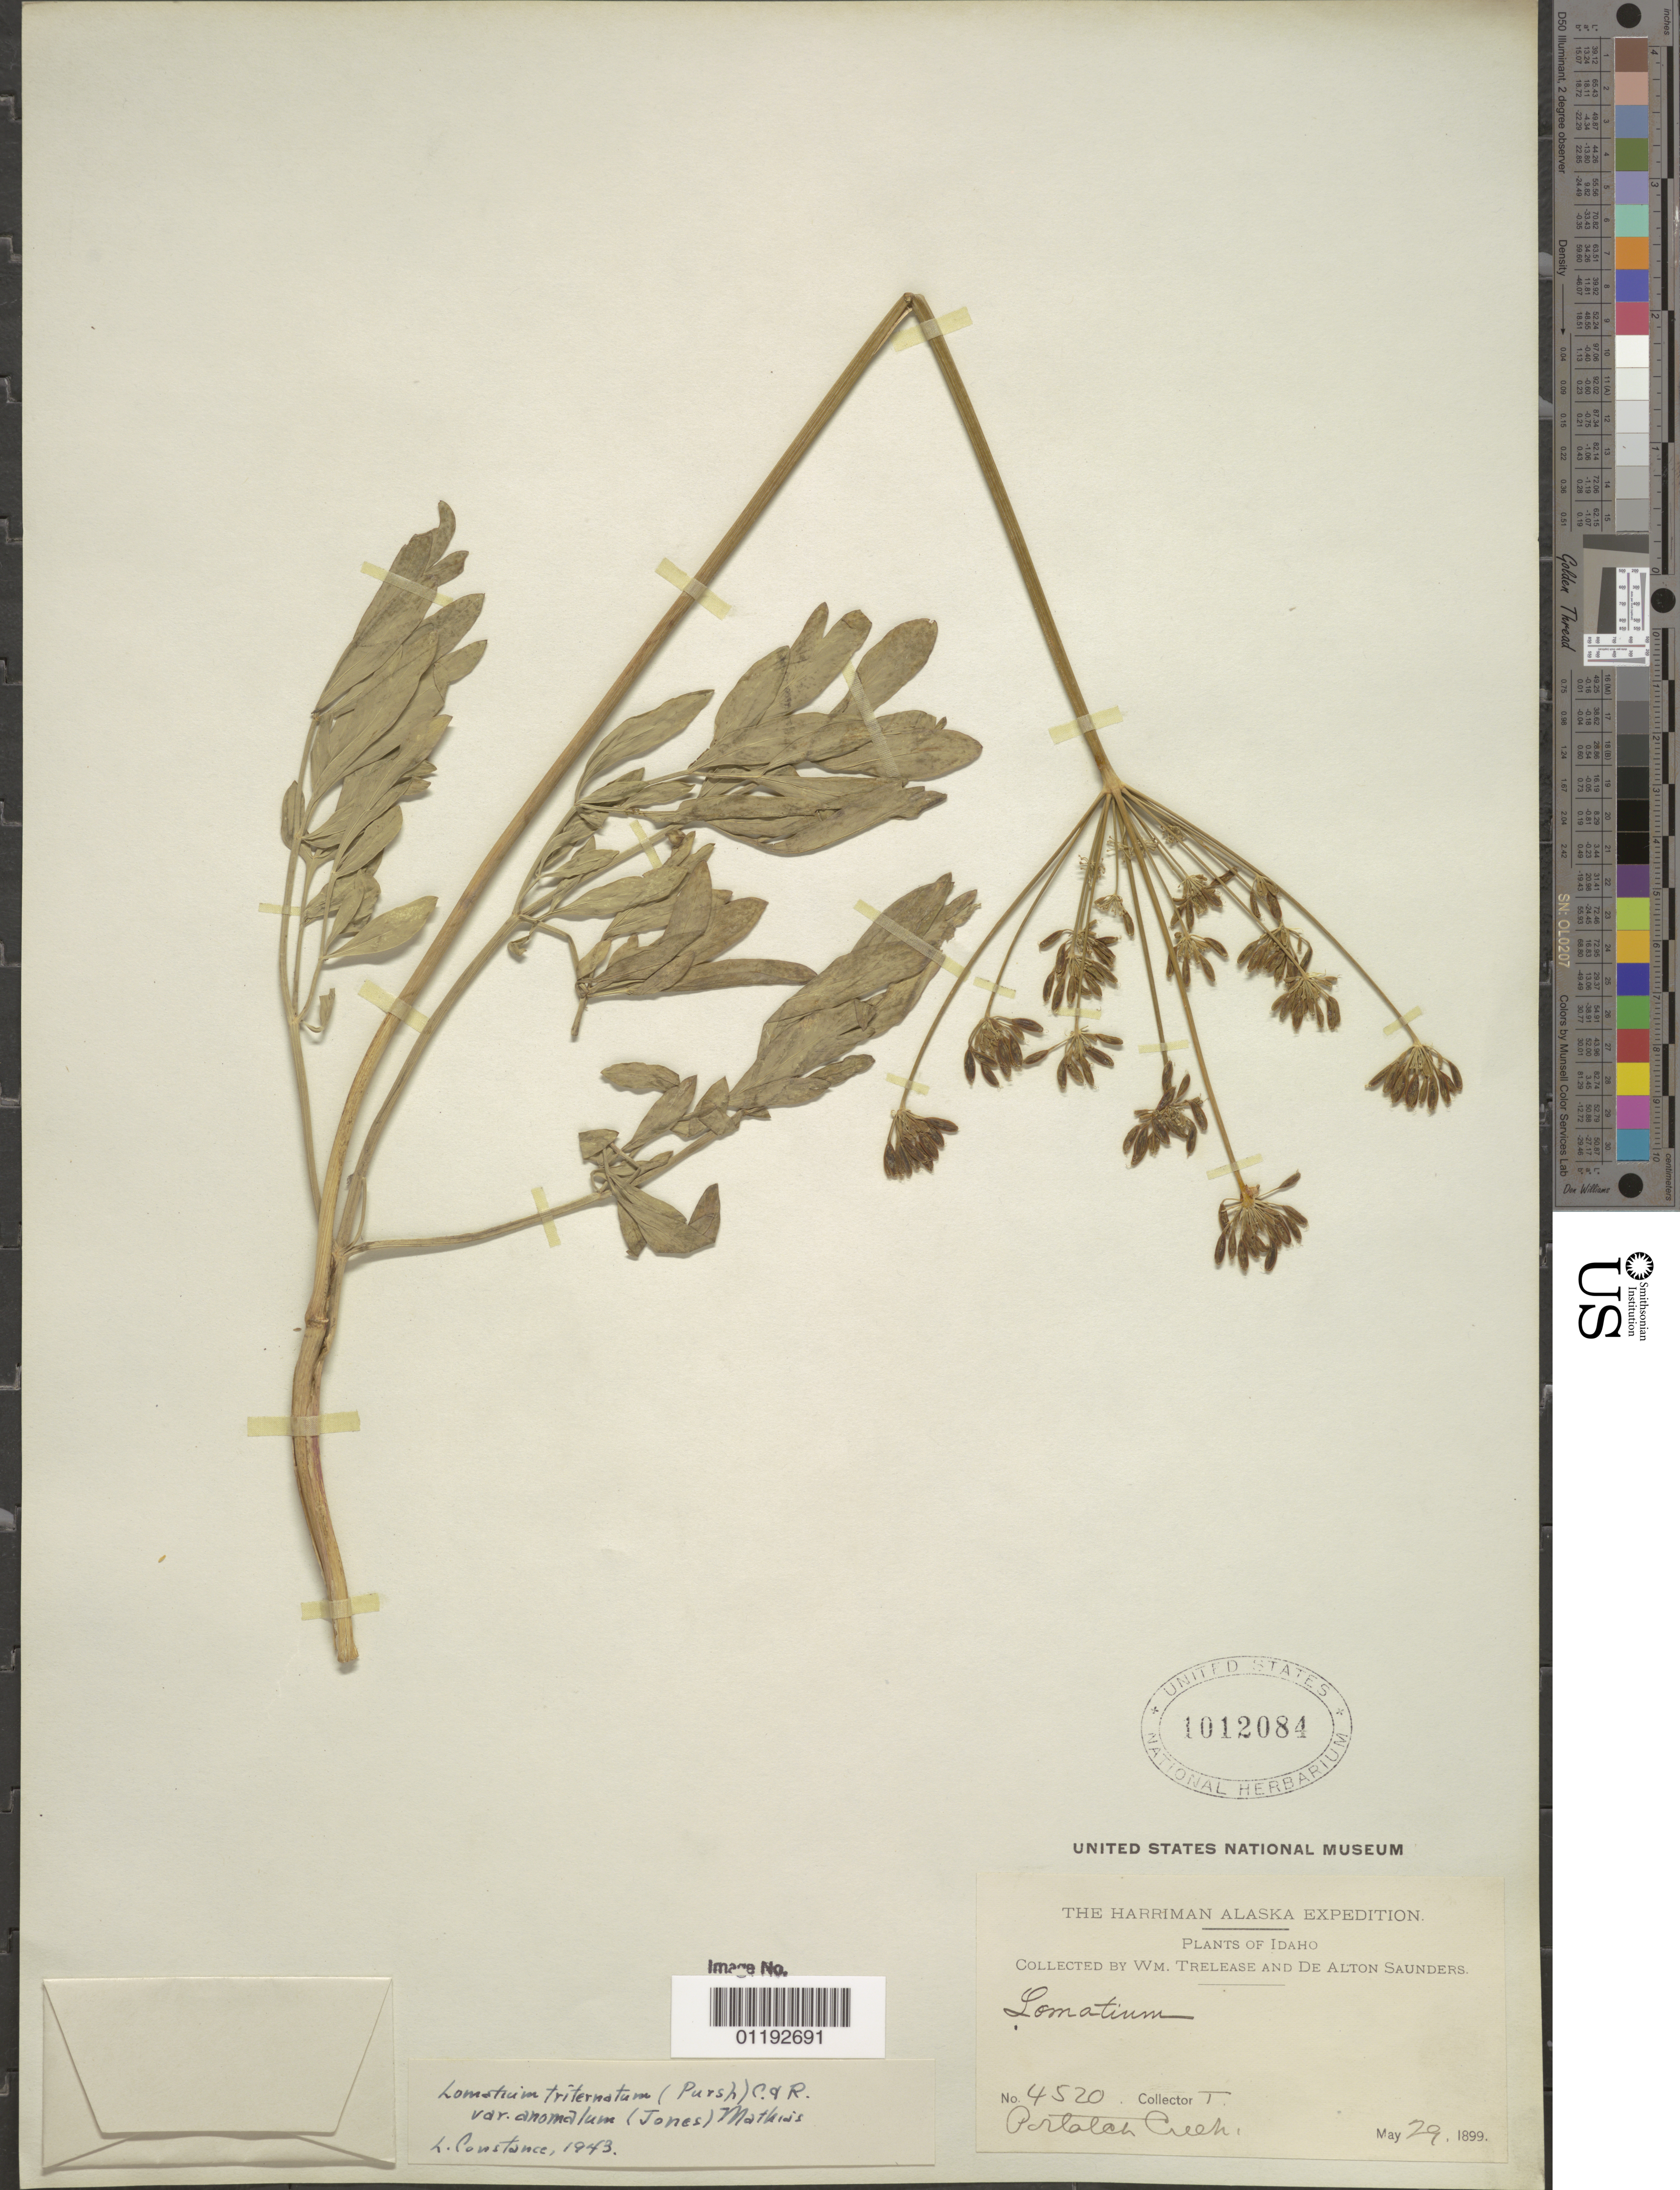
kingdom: Plantae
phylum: Tracheophyta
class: Magnoliopsida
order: Apiales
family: Apiaceae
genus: Lomatium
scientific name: Lomatium triternatum var. anomalum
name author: (M.E. Jones ex J.M. Coult. & Rose) Mathias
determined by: Constance, L., (UC), University of California Berkeley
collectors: W. Trelease & D. Saunders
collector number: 4520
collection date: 1899-05-29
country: United States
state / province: Idaho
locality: Potlatch Creek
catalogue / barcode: US 1012084